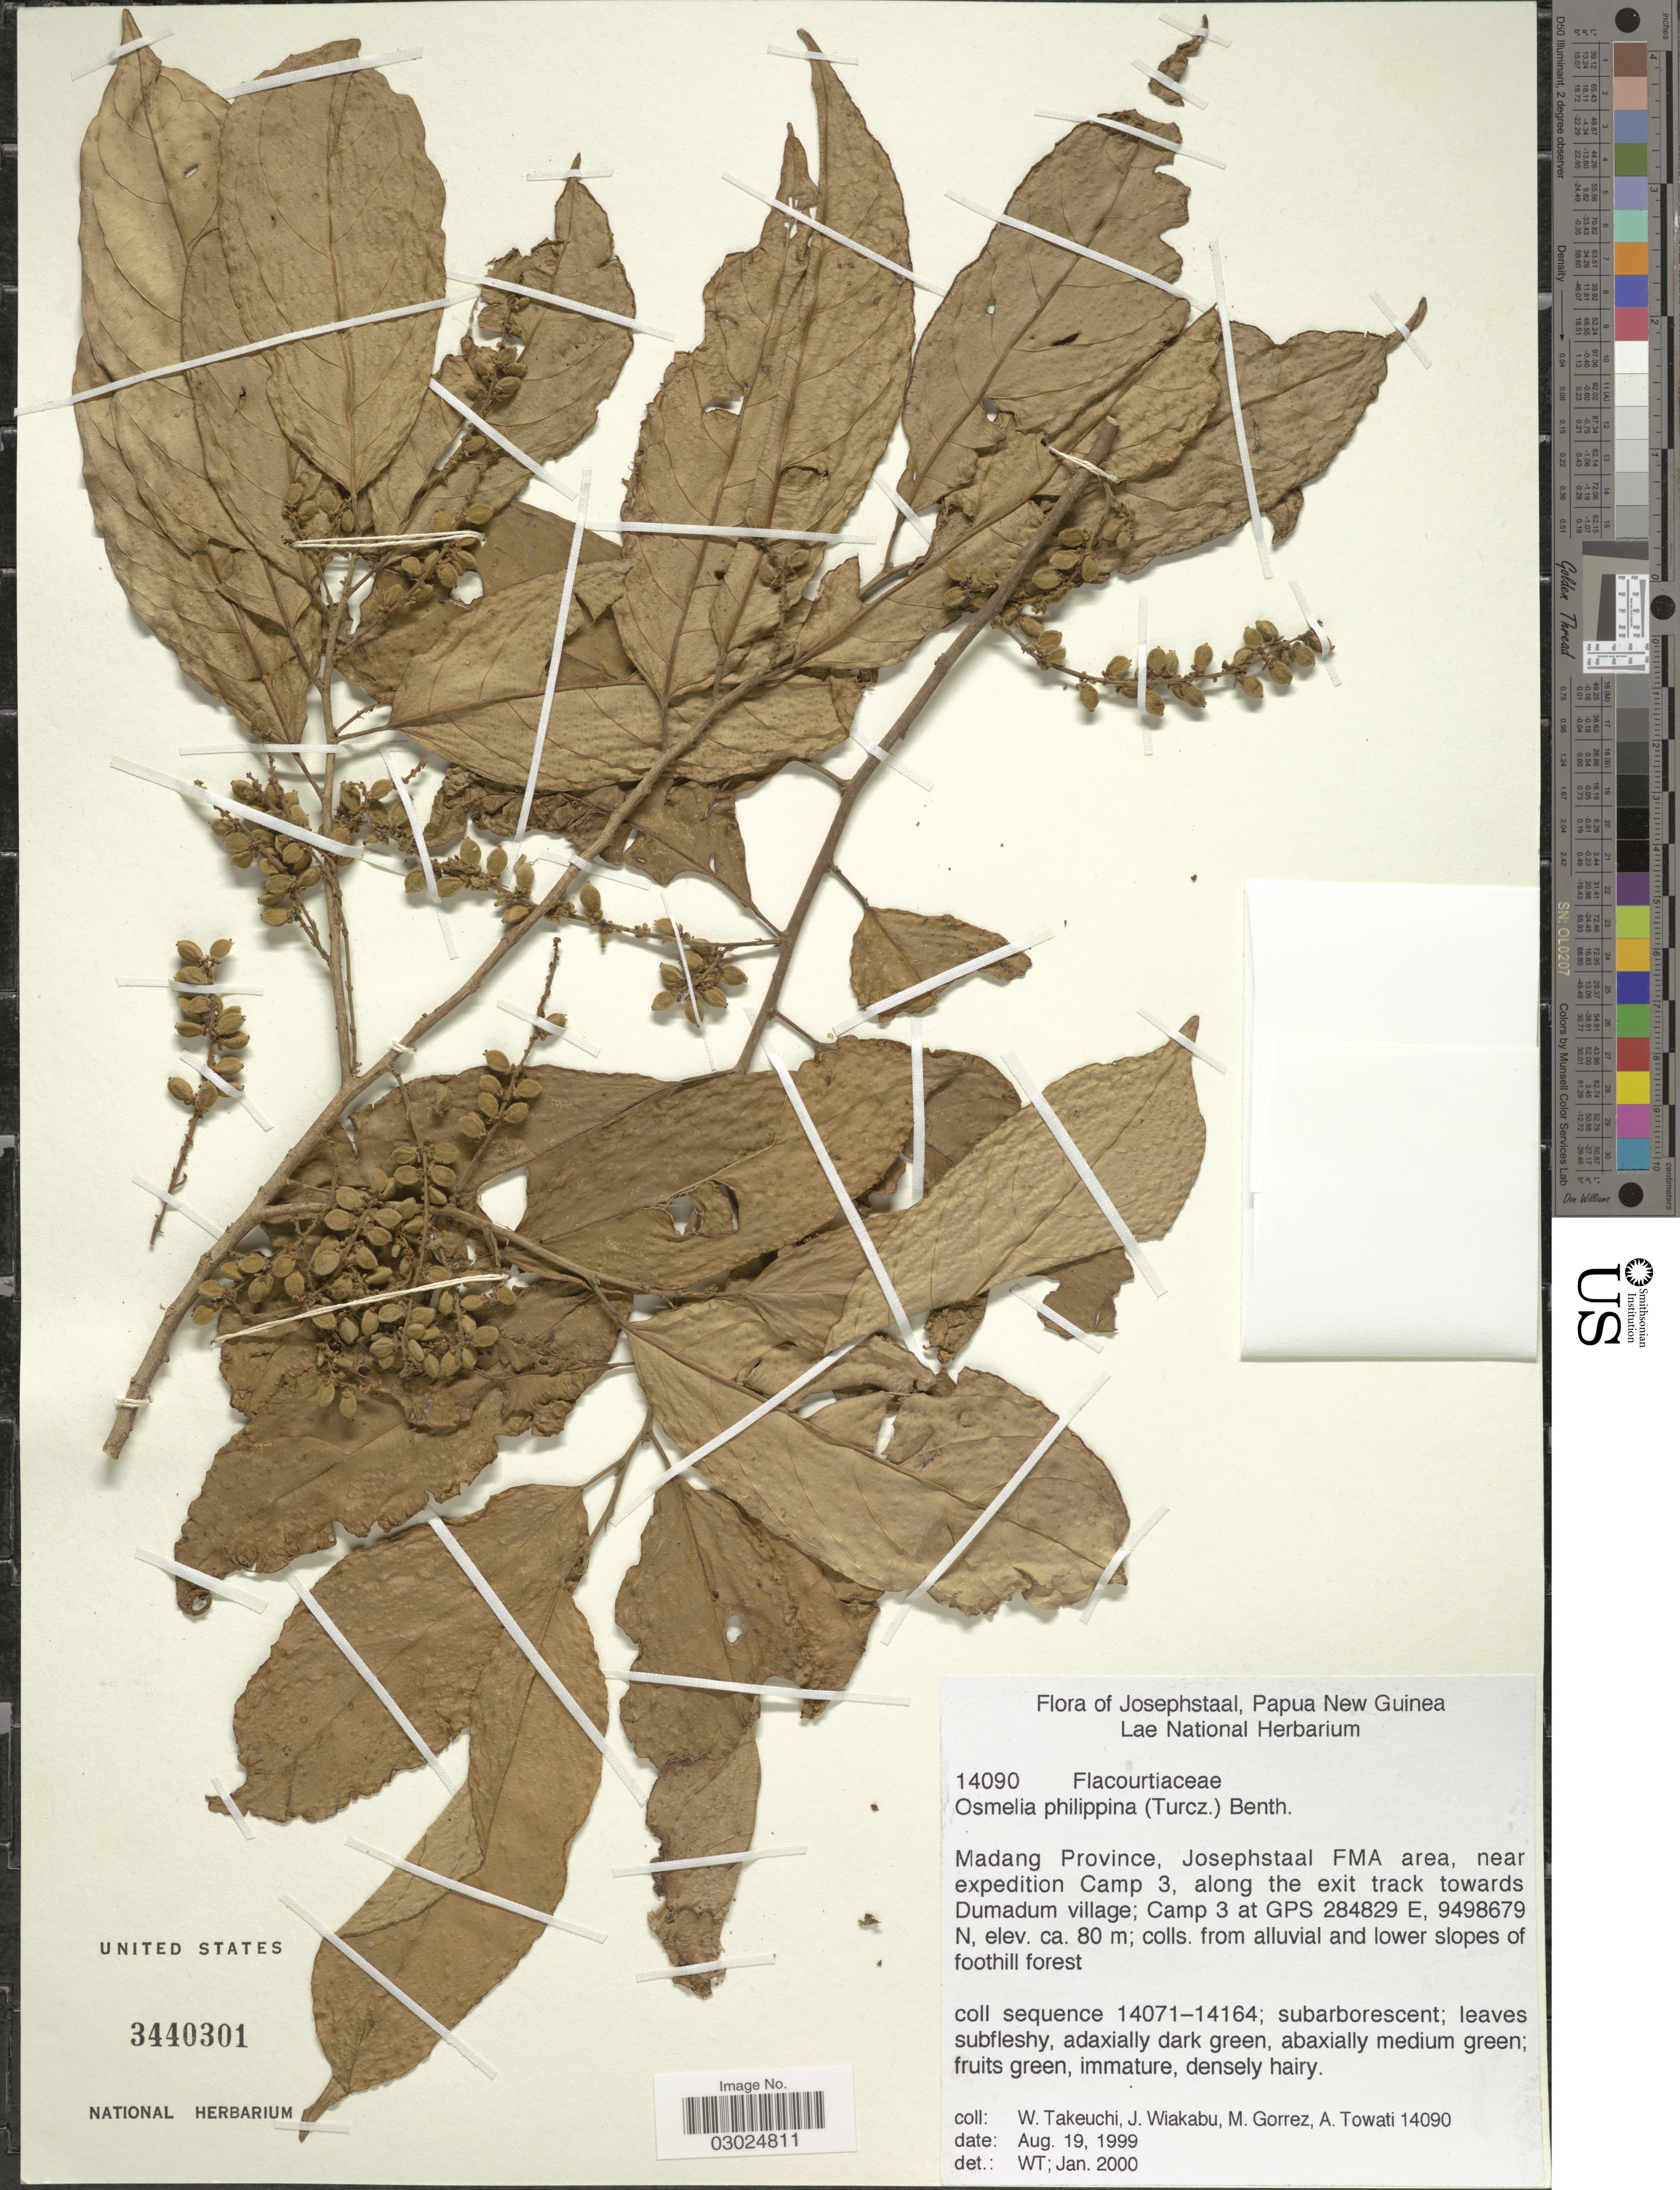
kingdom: Plantae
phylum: Tracheophyta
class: Magnoliopsida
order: Malpighiales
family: Salicaceae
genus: Osmelia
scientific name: Osmelia philippina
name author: (Turcz.) Benth.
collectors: W. Takeuchi, J. Wiakabu, M. Gorrez & A. Towati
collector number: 14090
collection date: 1999-08-19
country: Papua New Guinea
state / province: Madang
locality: Josephstaal, Madang Province, Josephstaal FMA area, near expedition Camp 3, along the exit track towards Dumadum village; Camp 3.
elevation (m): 80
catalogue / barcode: US 3440301